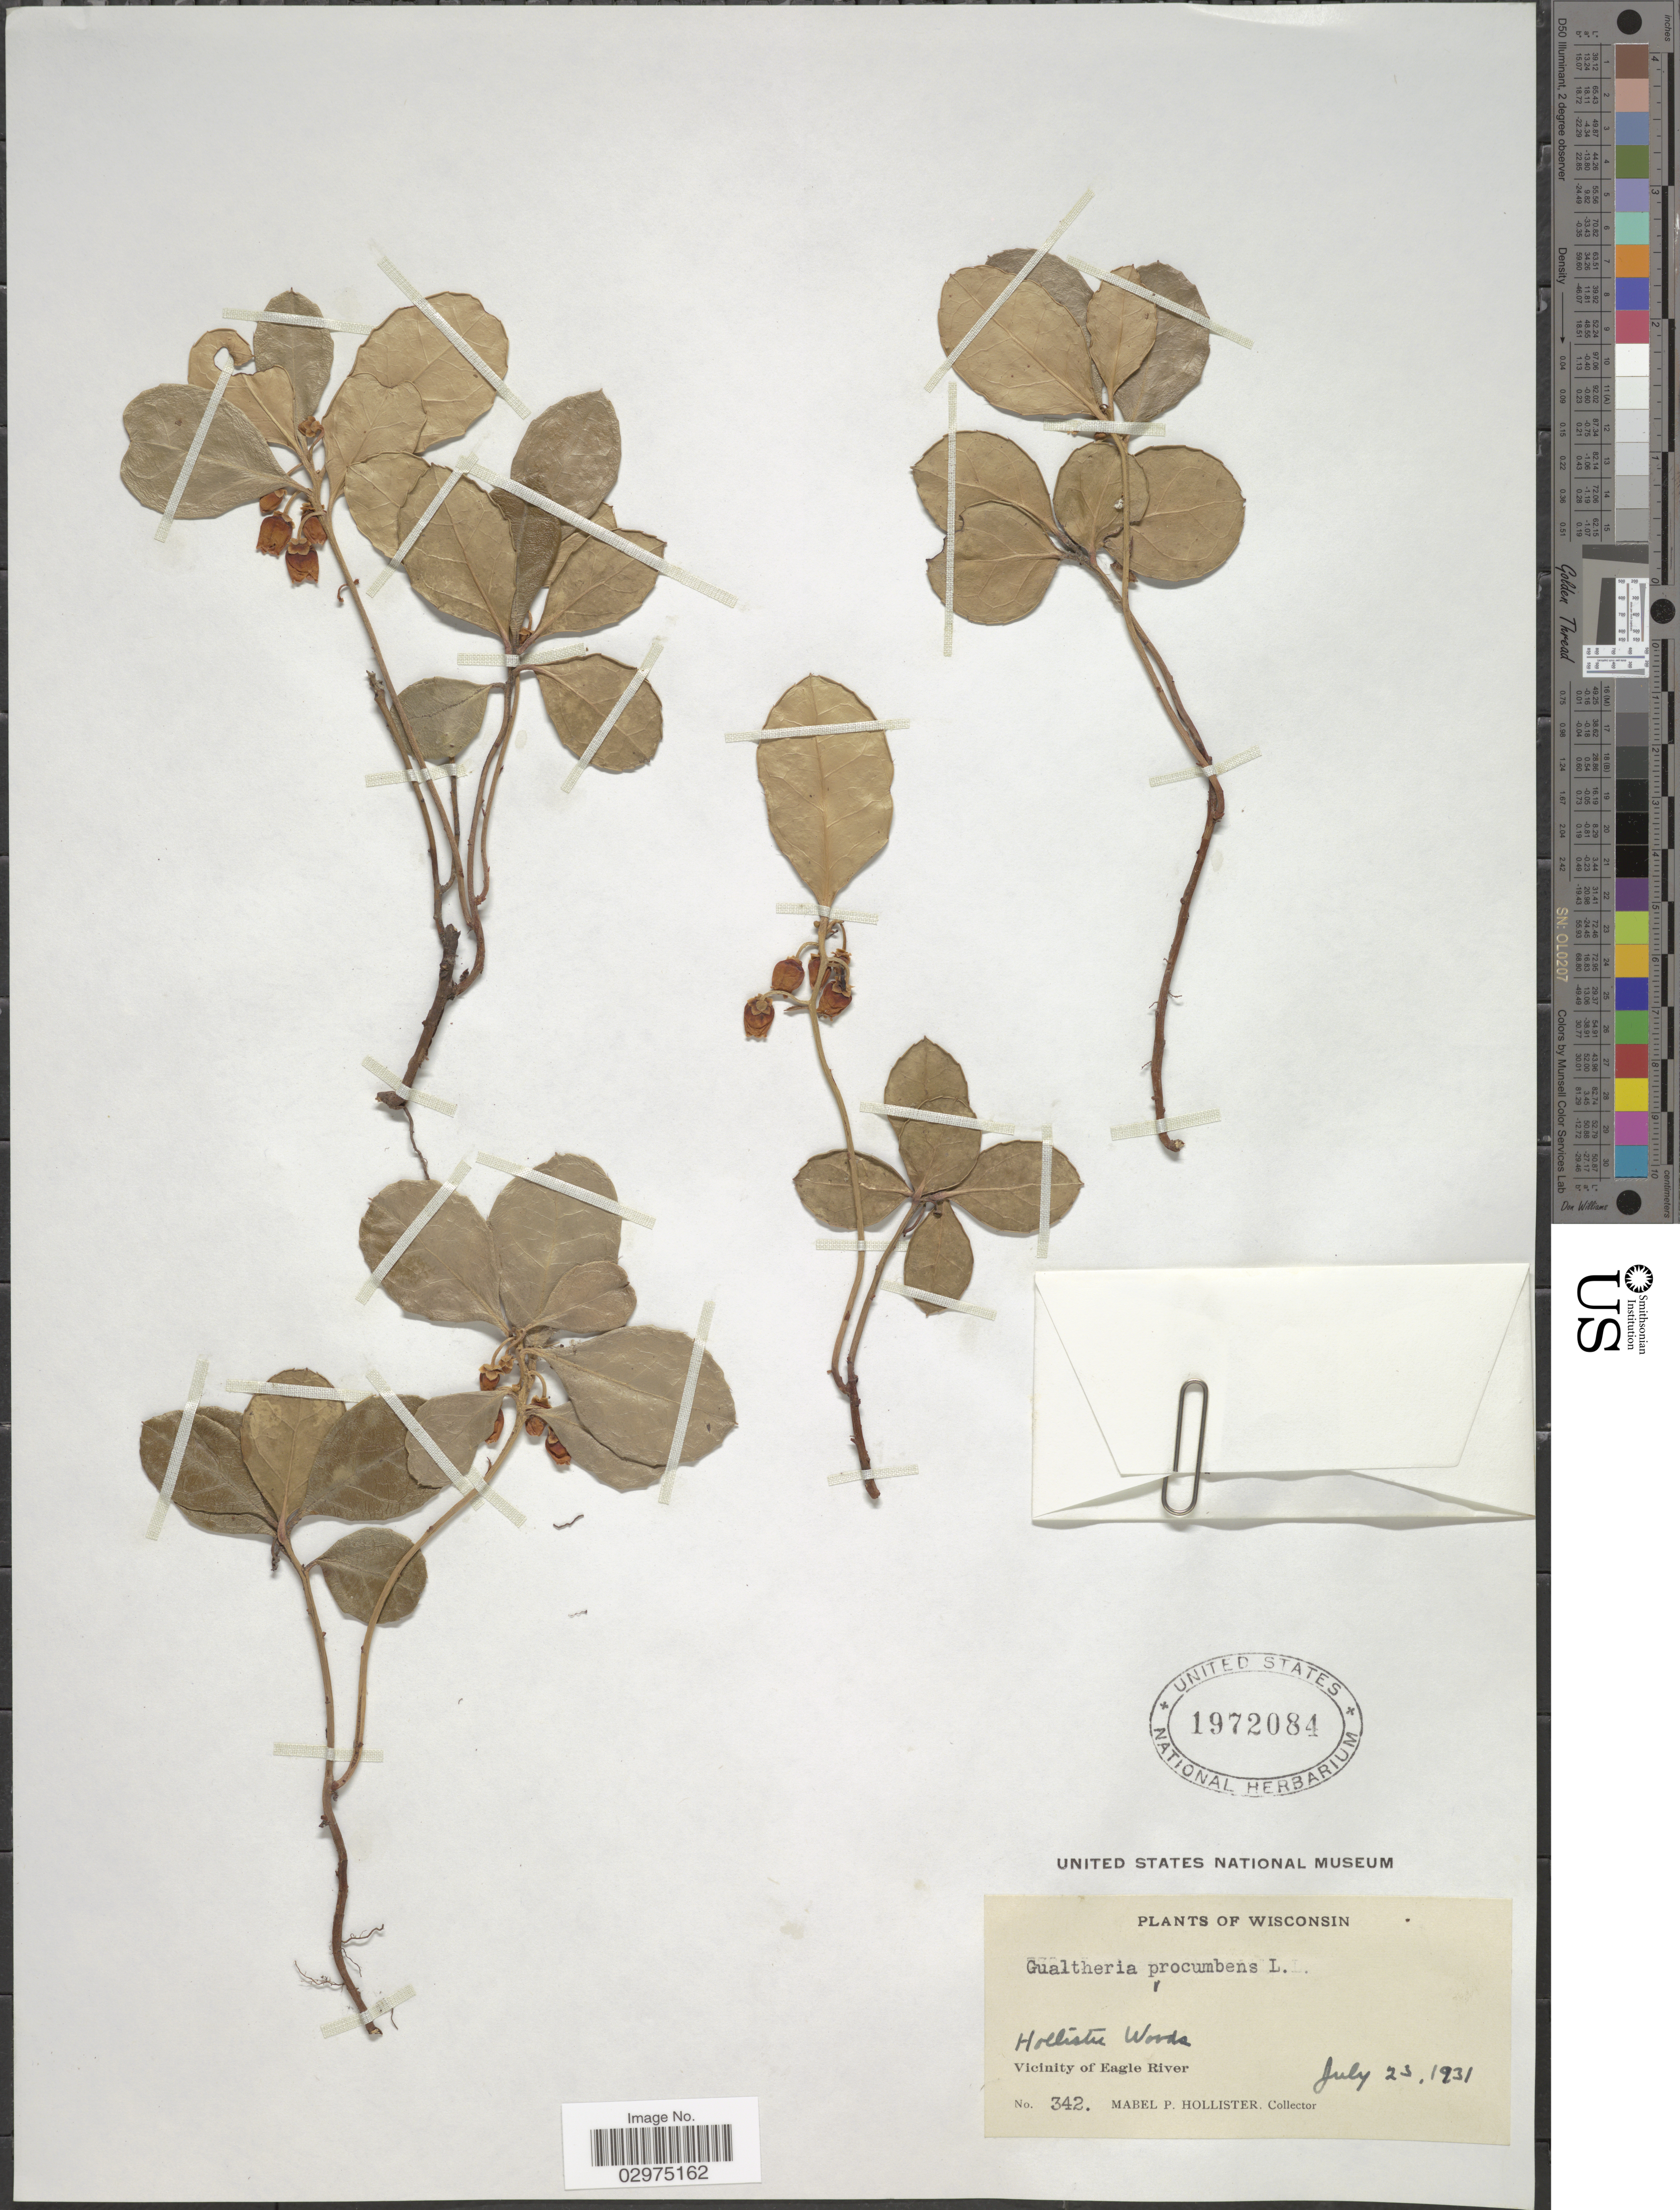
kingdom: Plantae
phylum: Tracheophyta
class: Magnoliopsida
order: Ericales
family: Ericaceae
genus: Gaultheria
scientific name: Gaultheria procumbens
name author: L.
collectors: M. Hollister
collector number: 342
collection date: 1931-07-23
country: United States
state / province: Wisconsin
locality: Vicinity of Eagle River.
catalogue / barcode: US 1972084